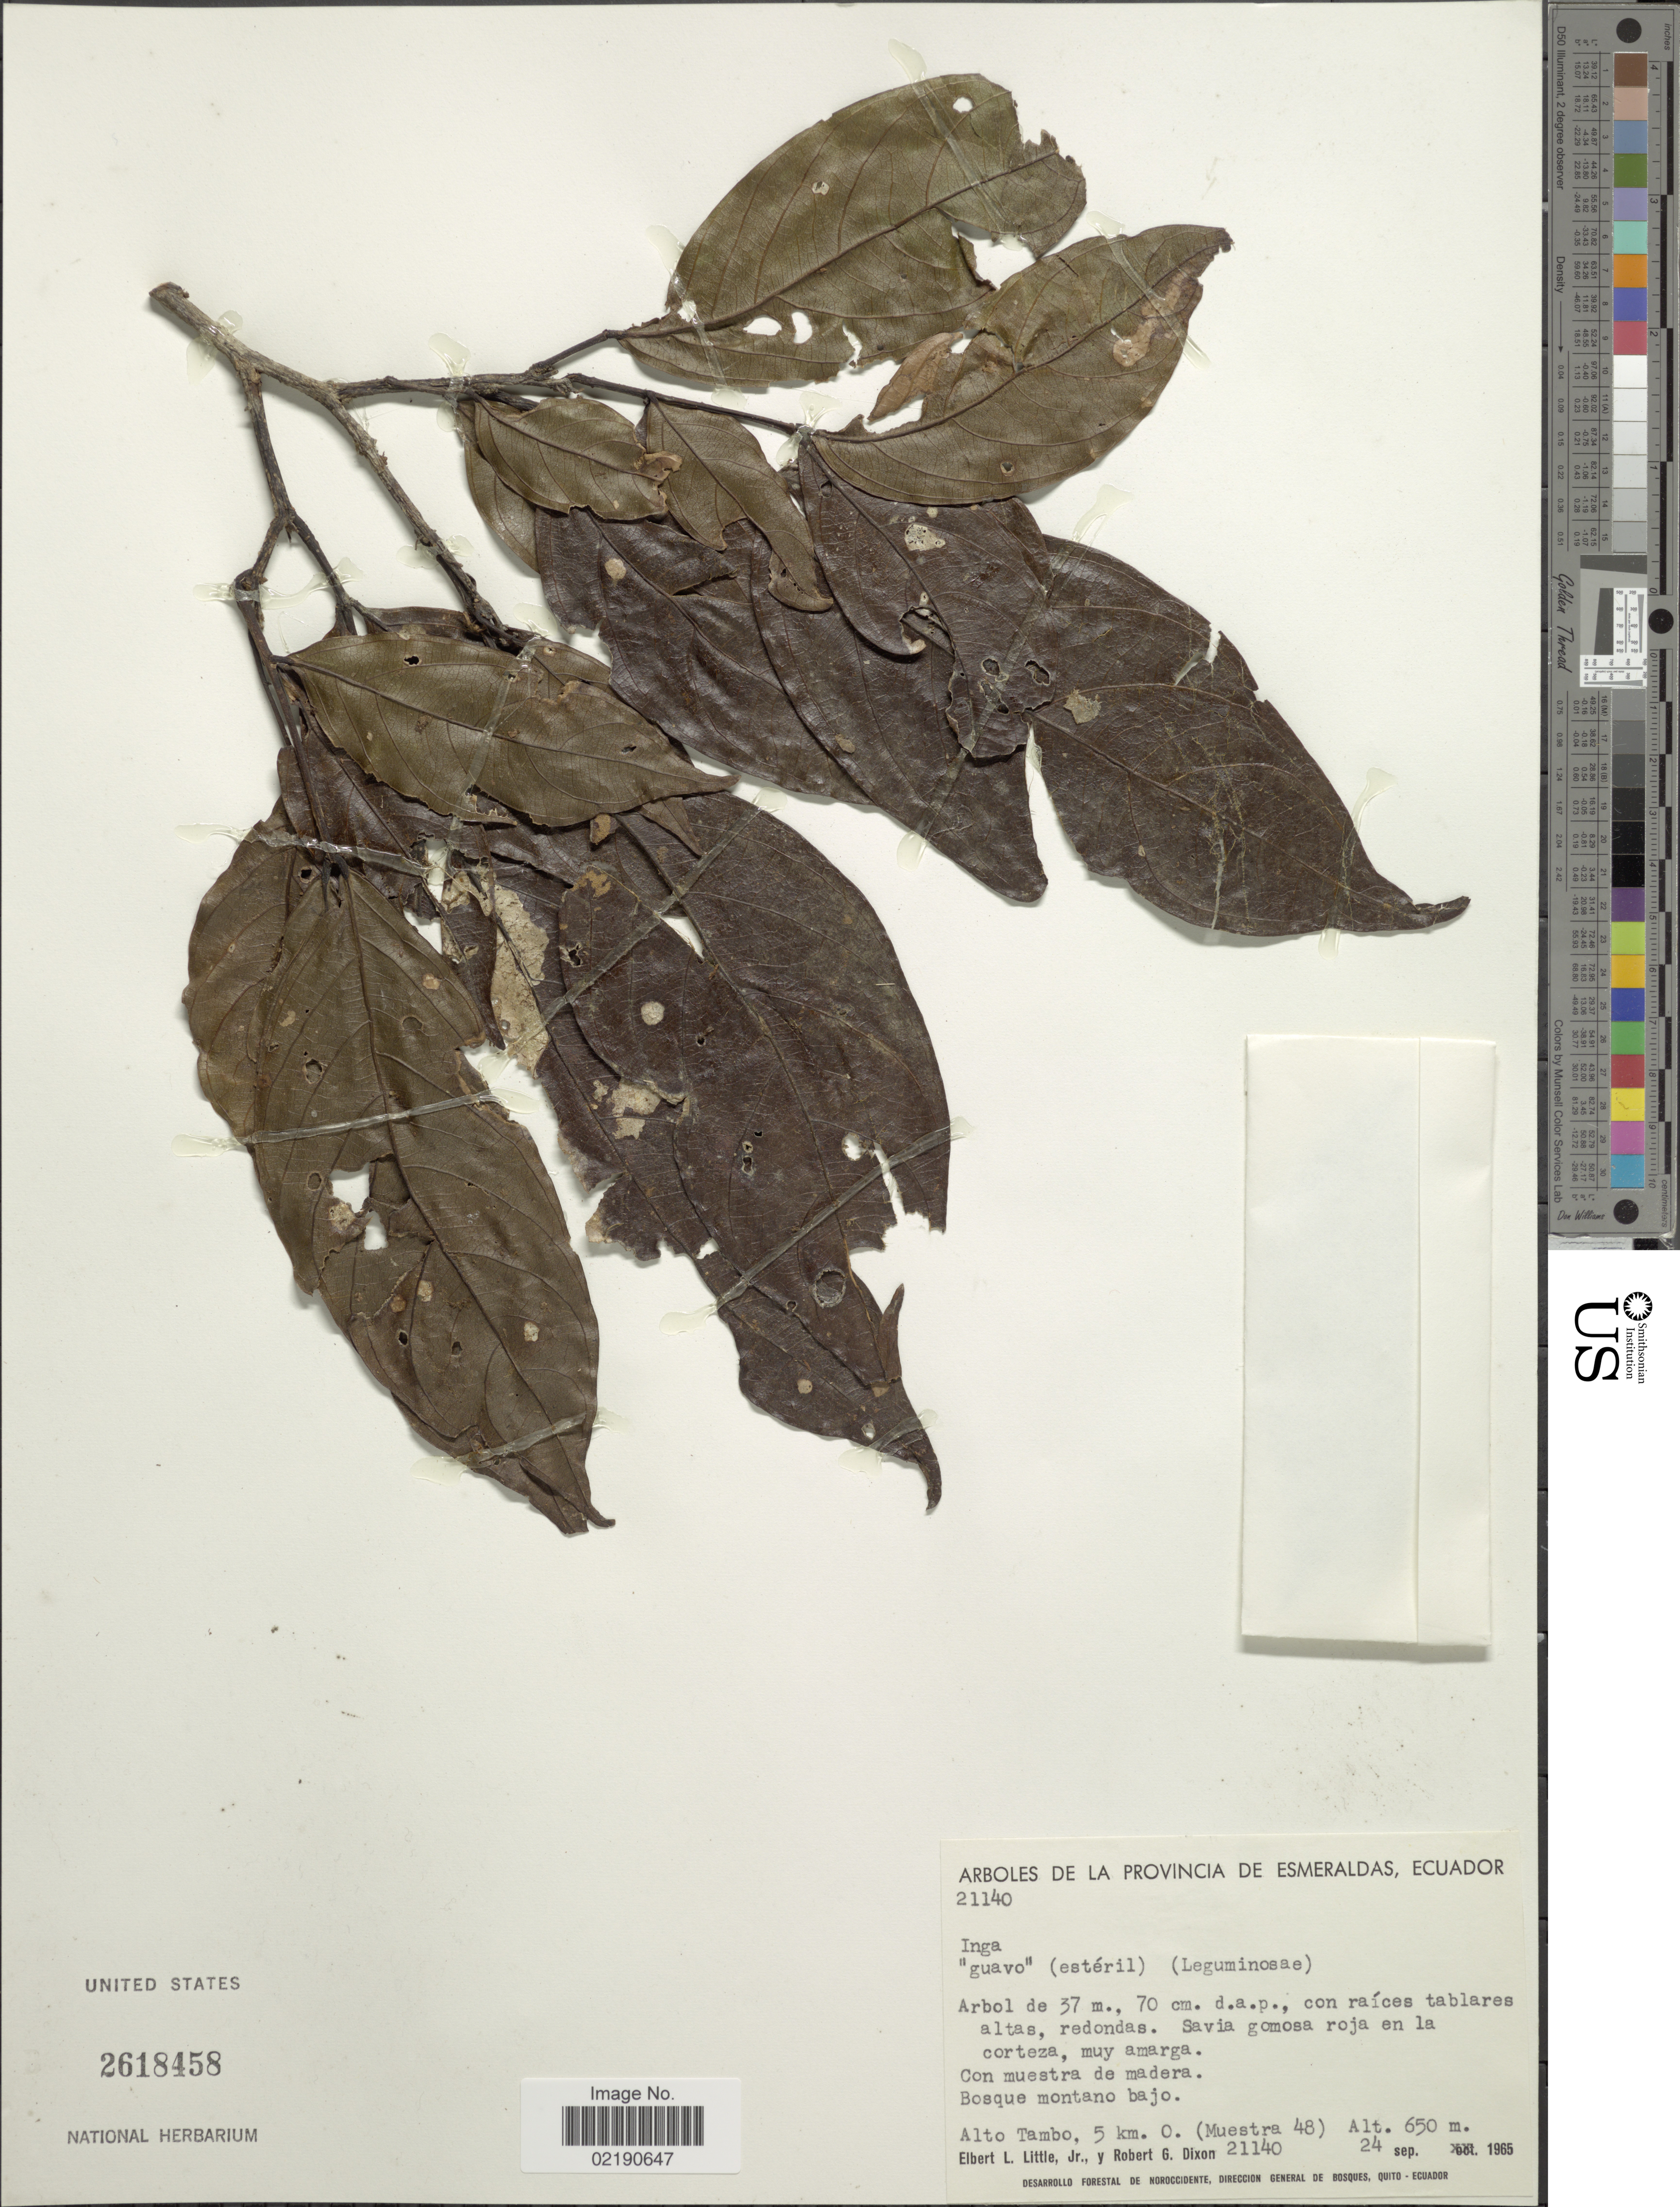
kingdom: Plantae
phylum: Tracheophyta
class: Magnoliopsida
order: Fabales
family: Fabaceae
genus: Inga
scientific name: Inga sp.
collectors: E. L. Little & R. G. Dixon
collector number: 21140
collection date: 1965-09-24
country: Ecuador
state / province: Esmeraldas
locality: Alto Tambo, 5 km O (Muestra 48)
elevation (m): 650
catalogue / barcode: US 2618458